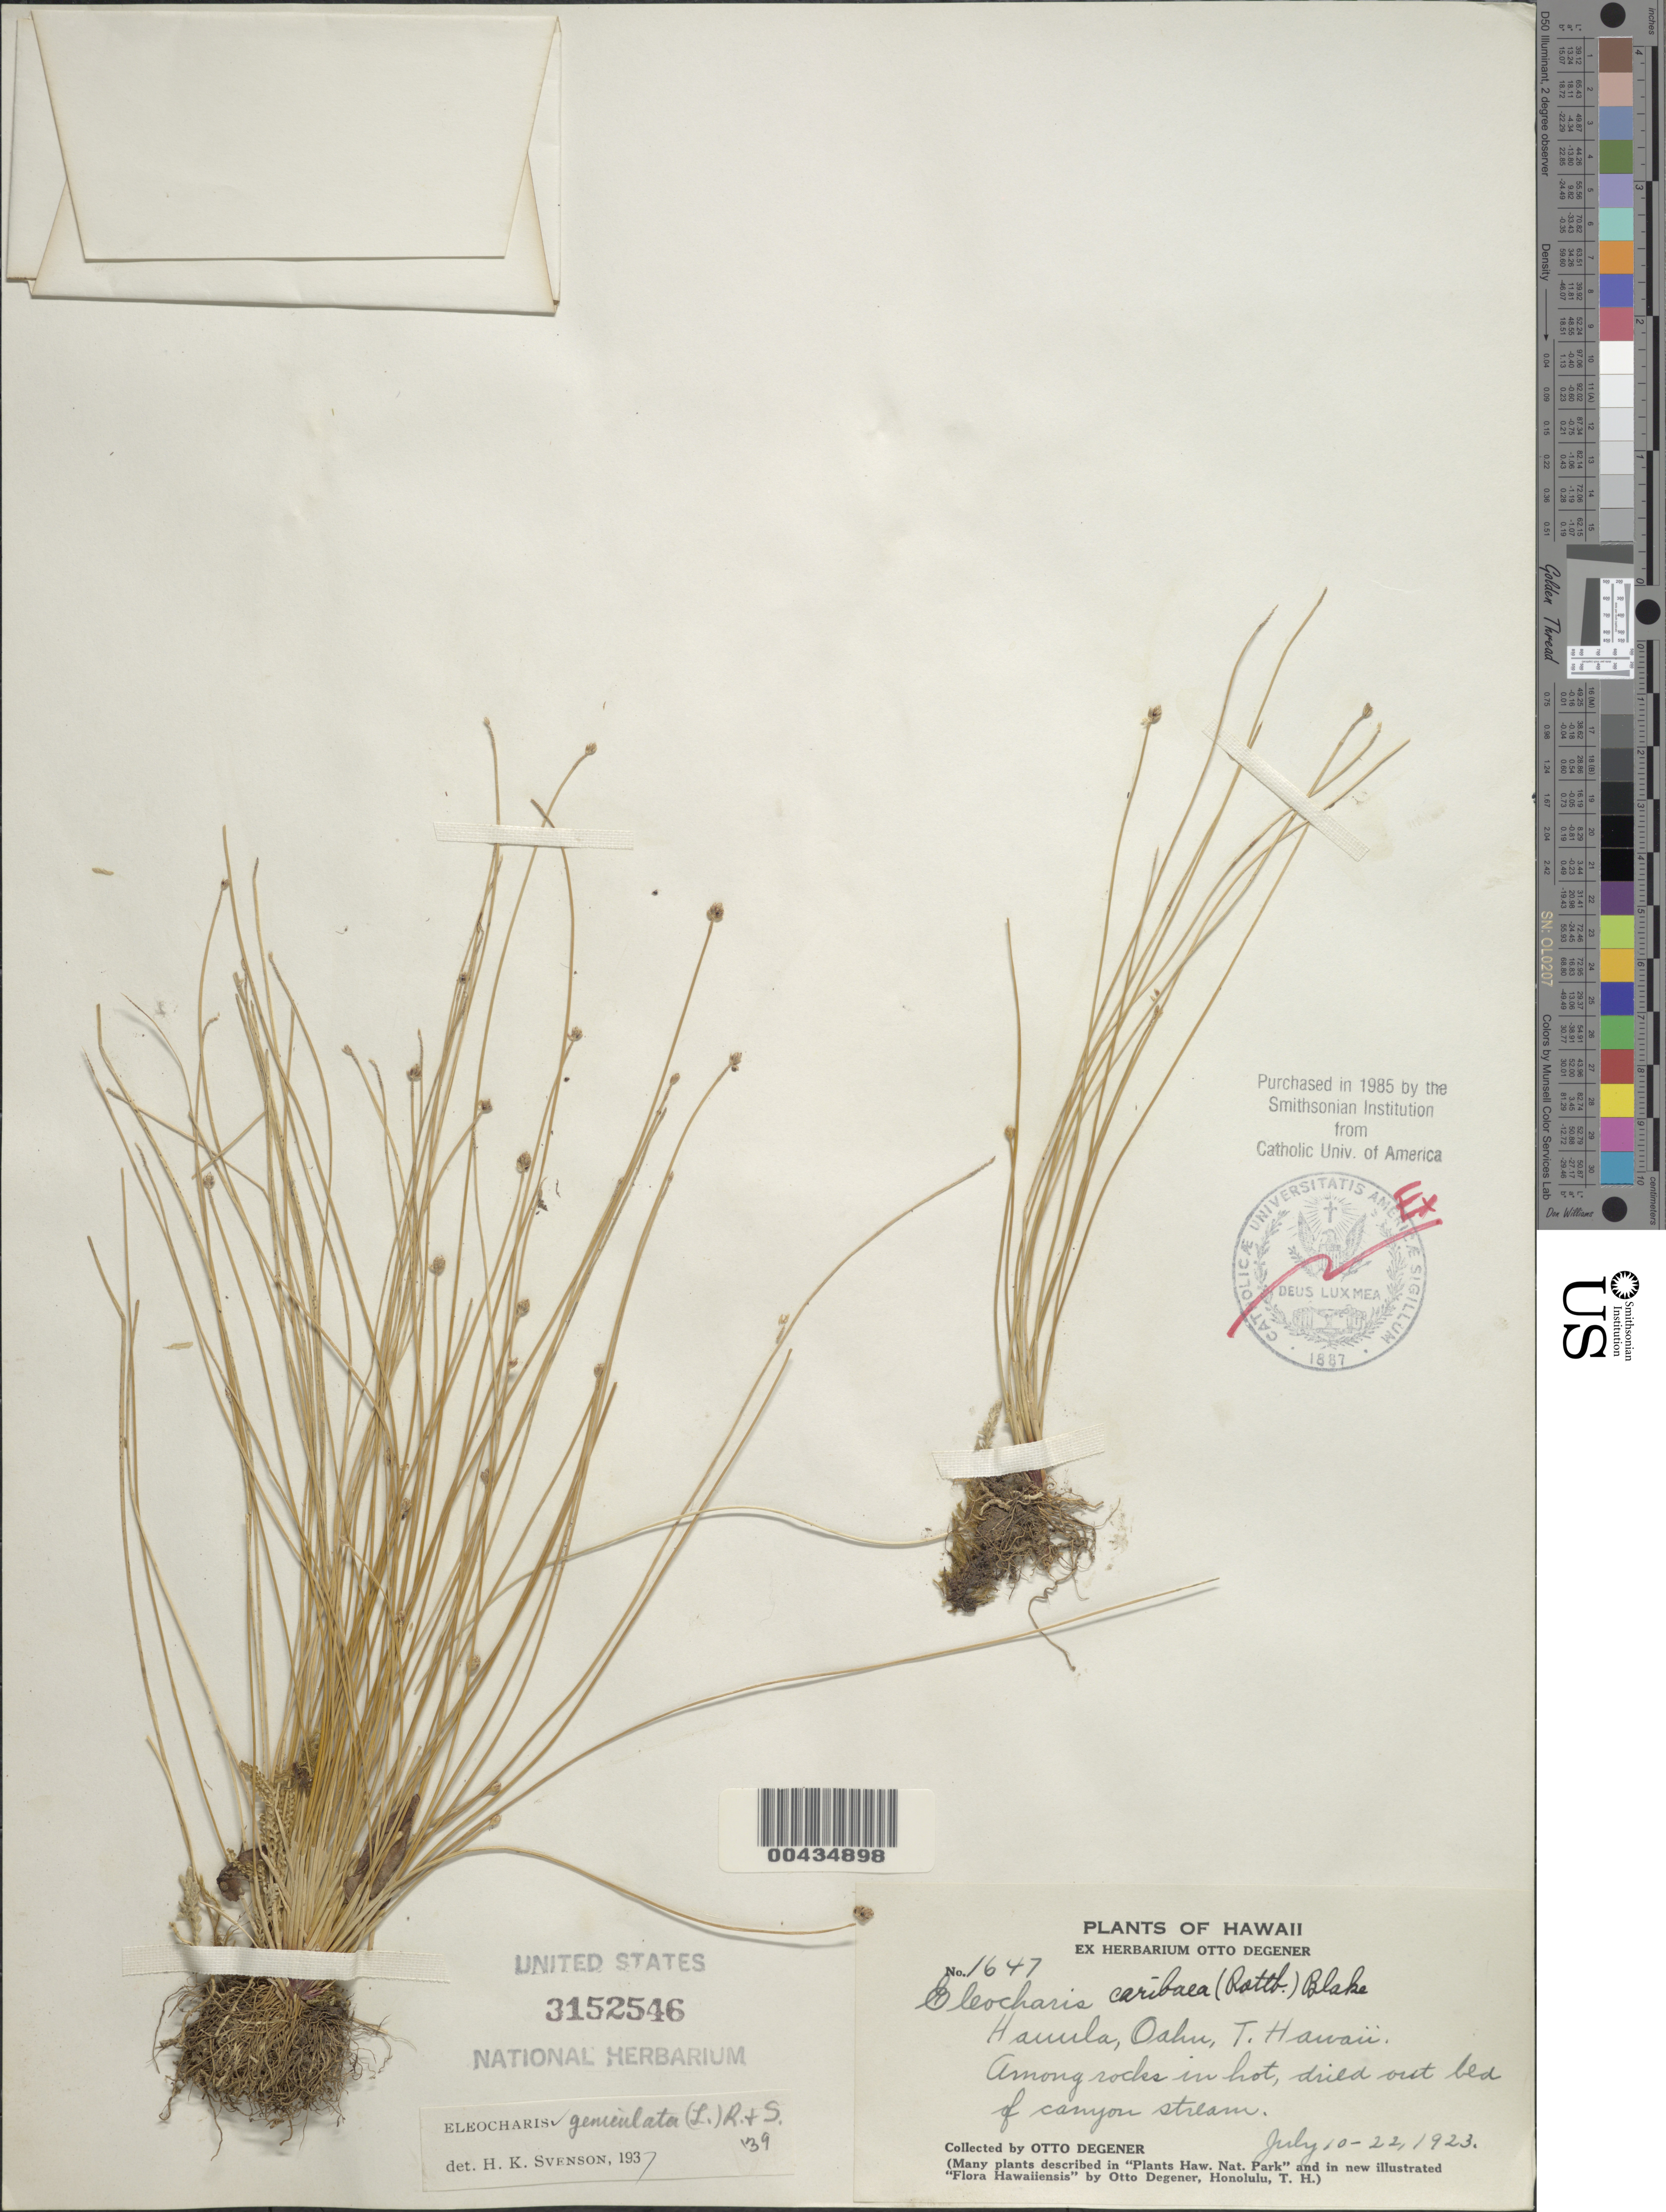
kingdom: Plantae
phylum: Tracheophyta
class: Liliopsida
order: Poales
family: Cyperaceae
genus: Eleocharis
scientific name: Eleocharis geniculata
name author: (L.) Roem. & Schult.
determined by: Svenson, Henry K.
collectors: O. Degener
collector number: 1647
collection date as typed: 10 Jul 1923 to 22 Jul 1923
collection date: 1923-07-10/1923-07-22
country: United States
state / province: Hawaii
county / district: Honolulu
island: Oahu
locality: Hauula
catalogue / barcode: US 3152546